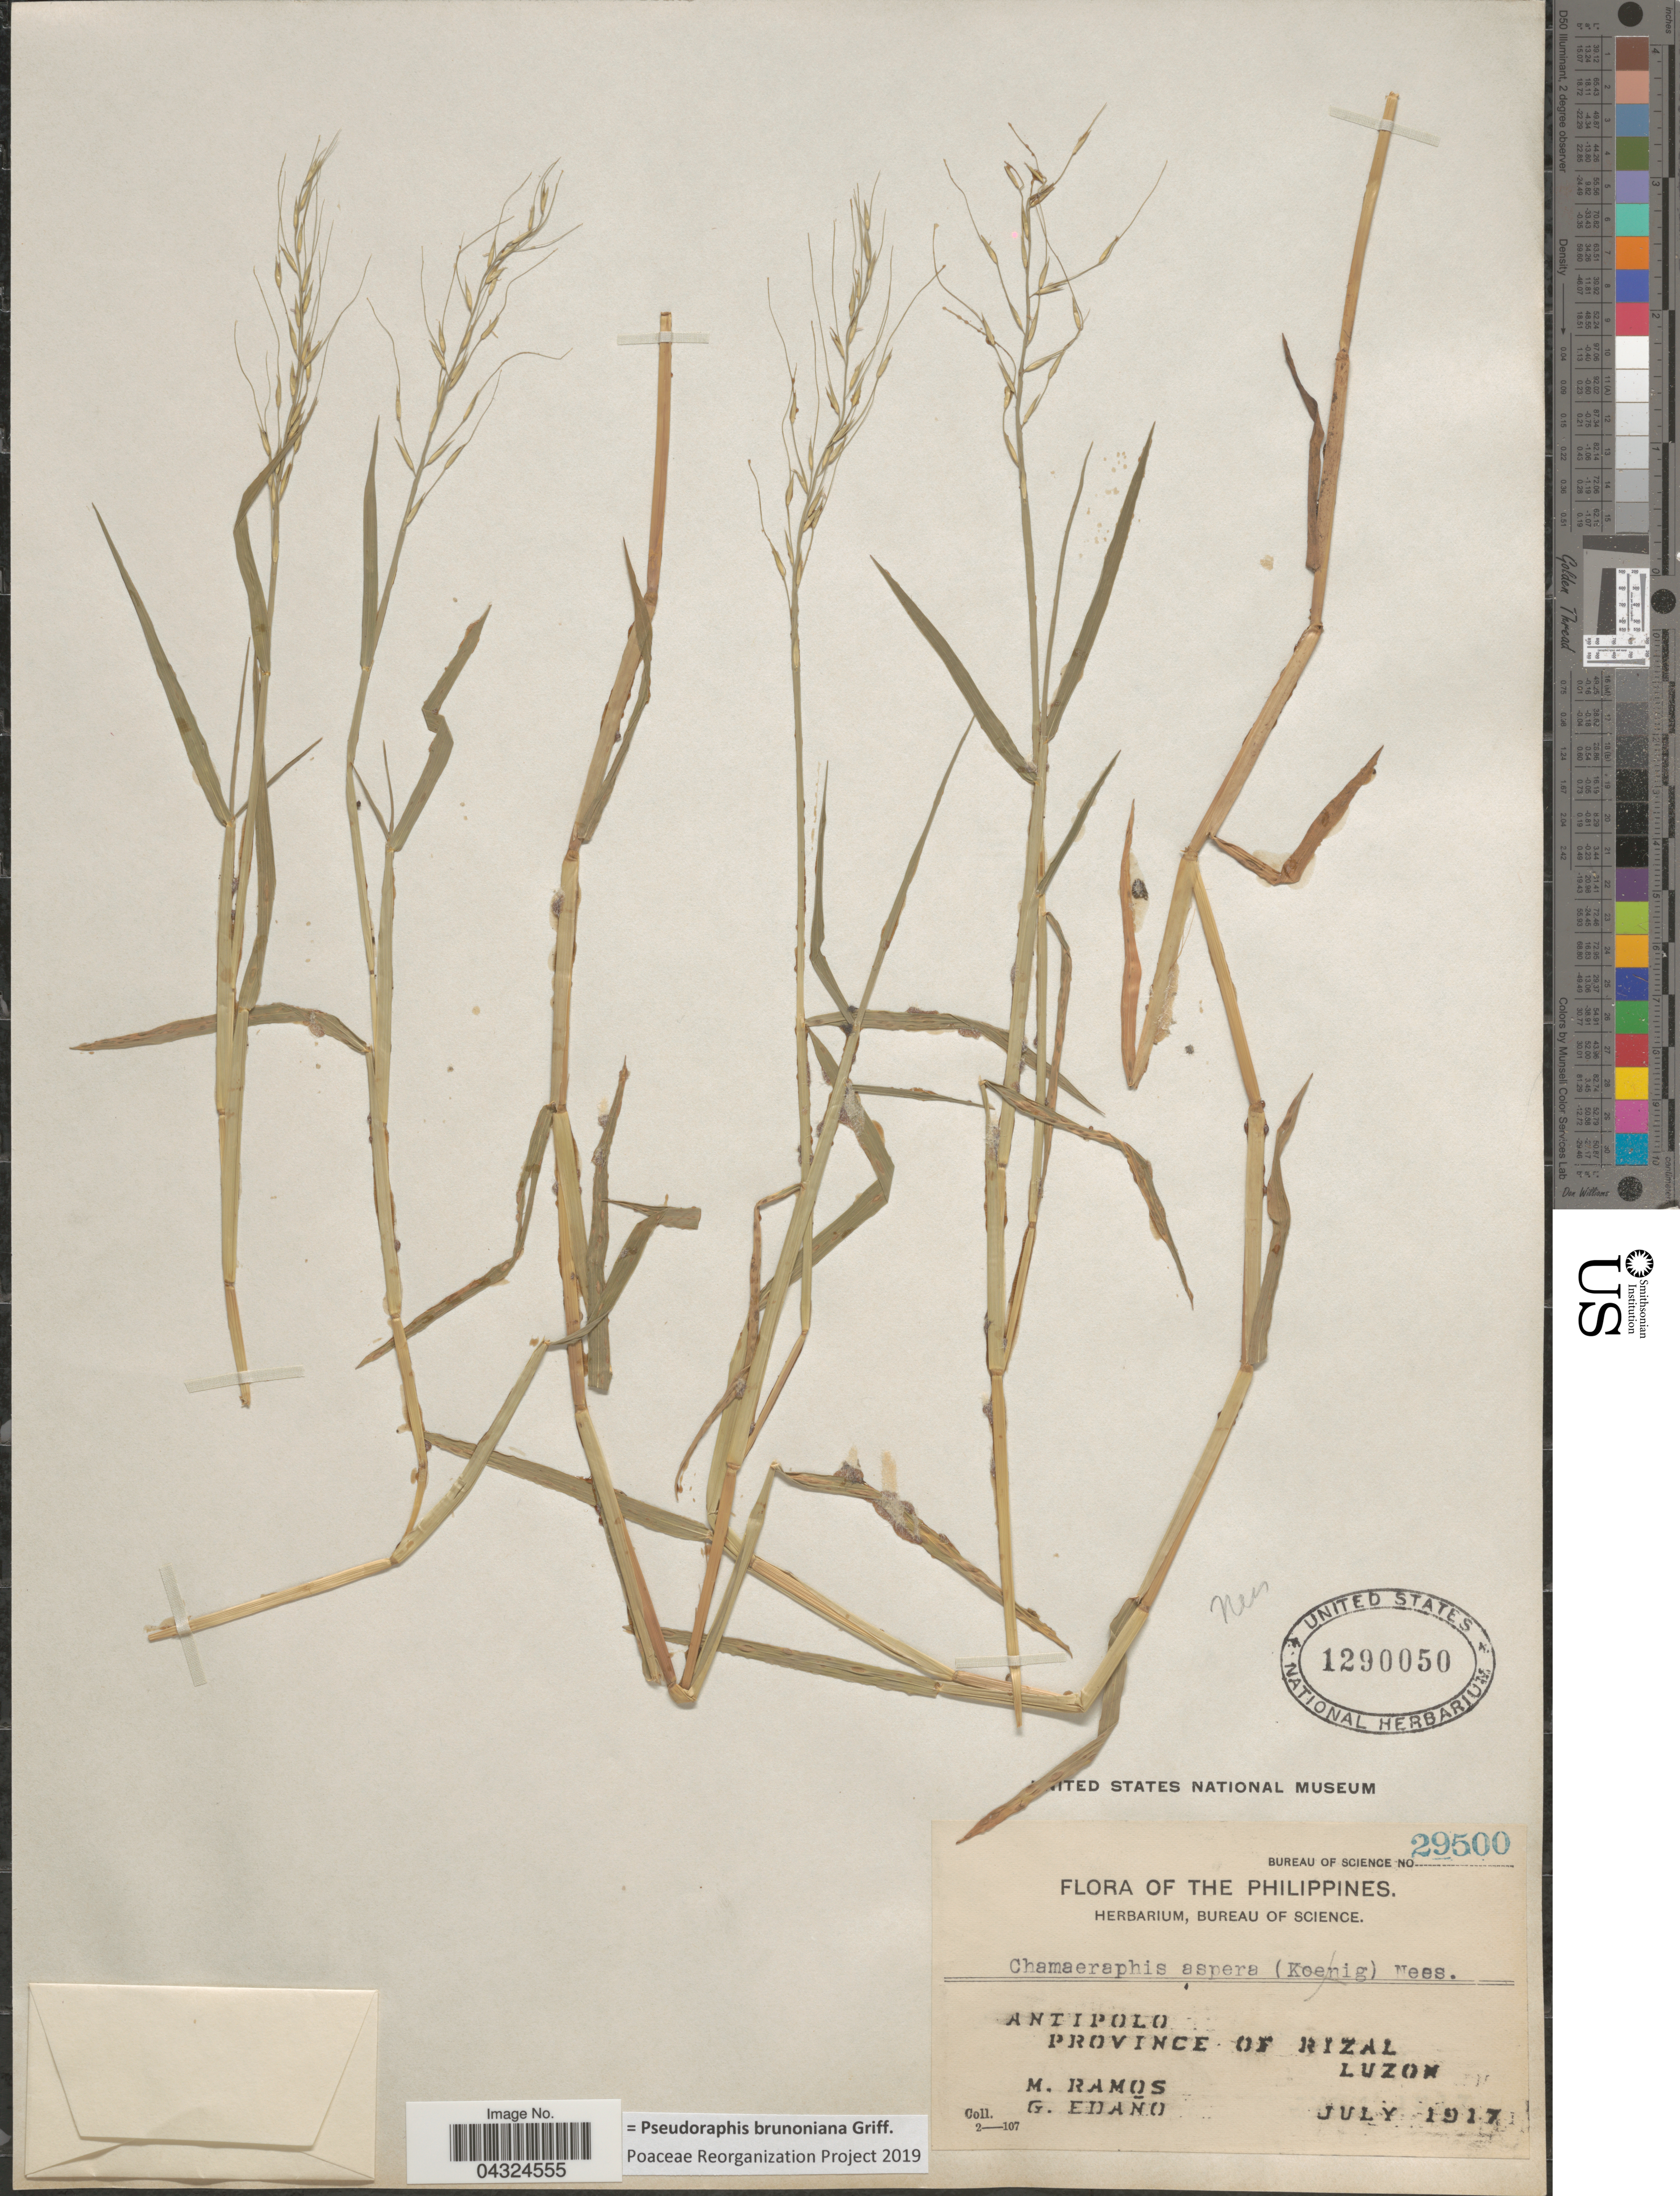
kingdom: Plantae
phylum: Tracheophyta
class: Liliopsida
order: Poales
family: Poaceae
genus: Pseudoraphis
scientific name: Pseudoraphis brunoniana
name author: Griff.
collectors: M. Ramos & G. Edaño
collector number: Bureau of Science 29500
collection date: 1917-07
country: Philippines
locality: Antipolo. Province of Rizal. Luzon.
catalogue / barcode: US 1290050